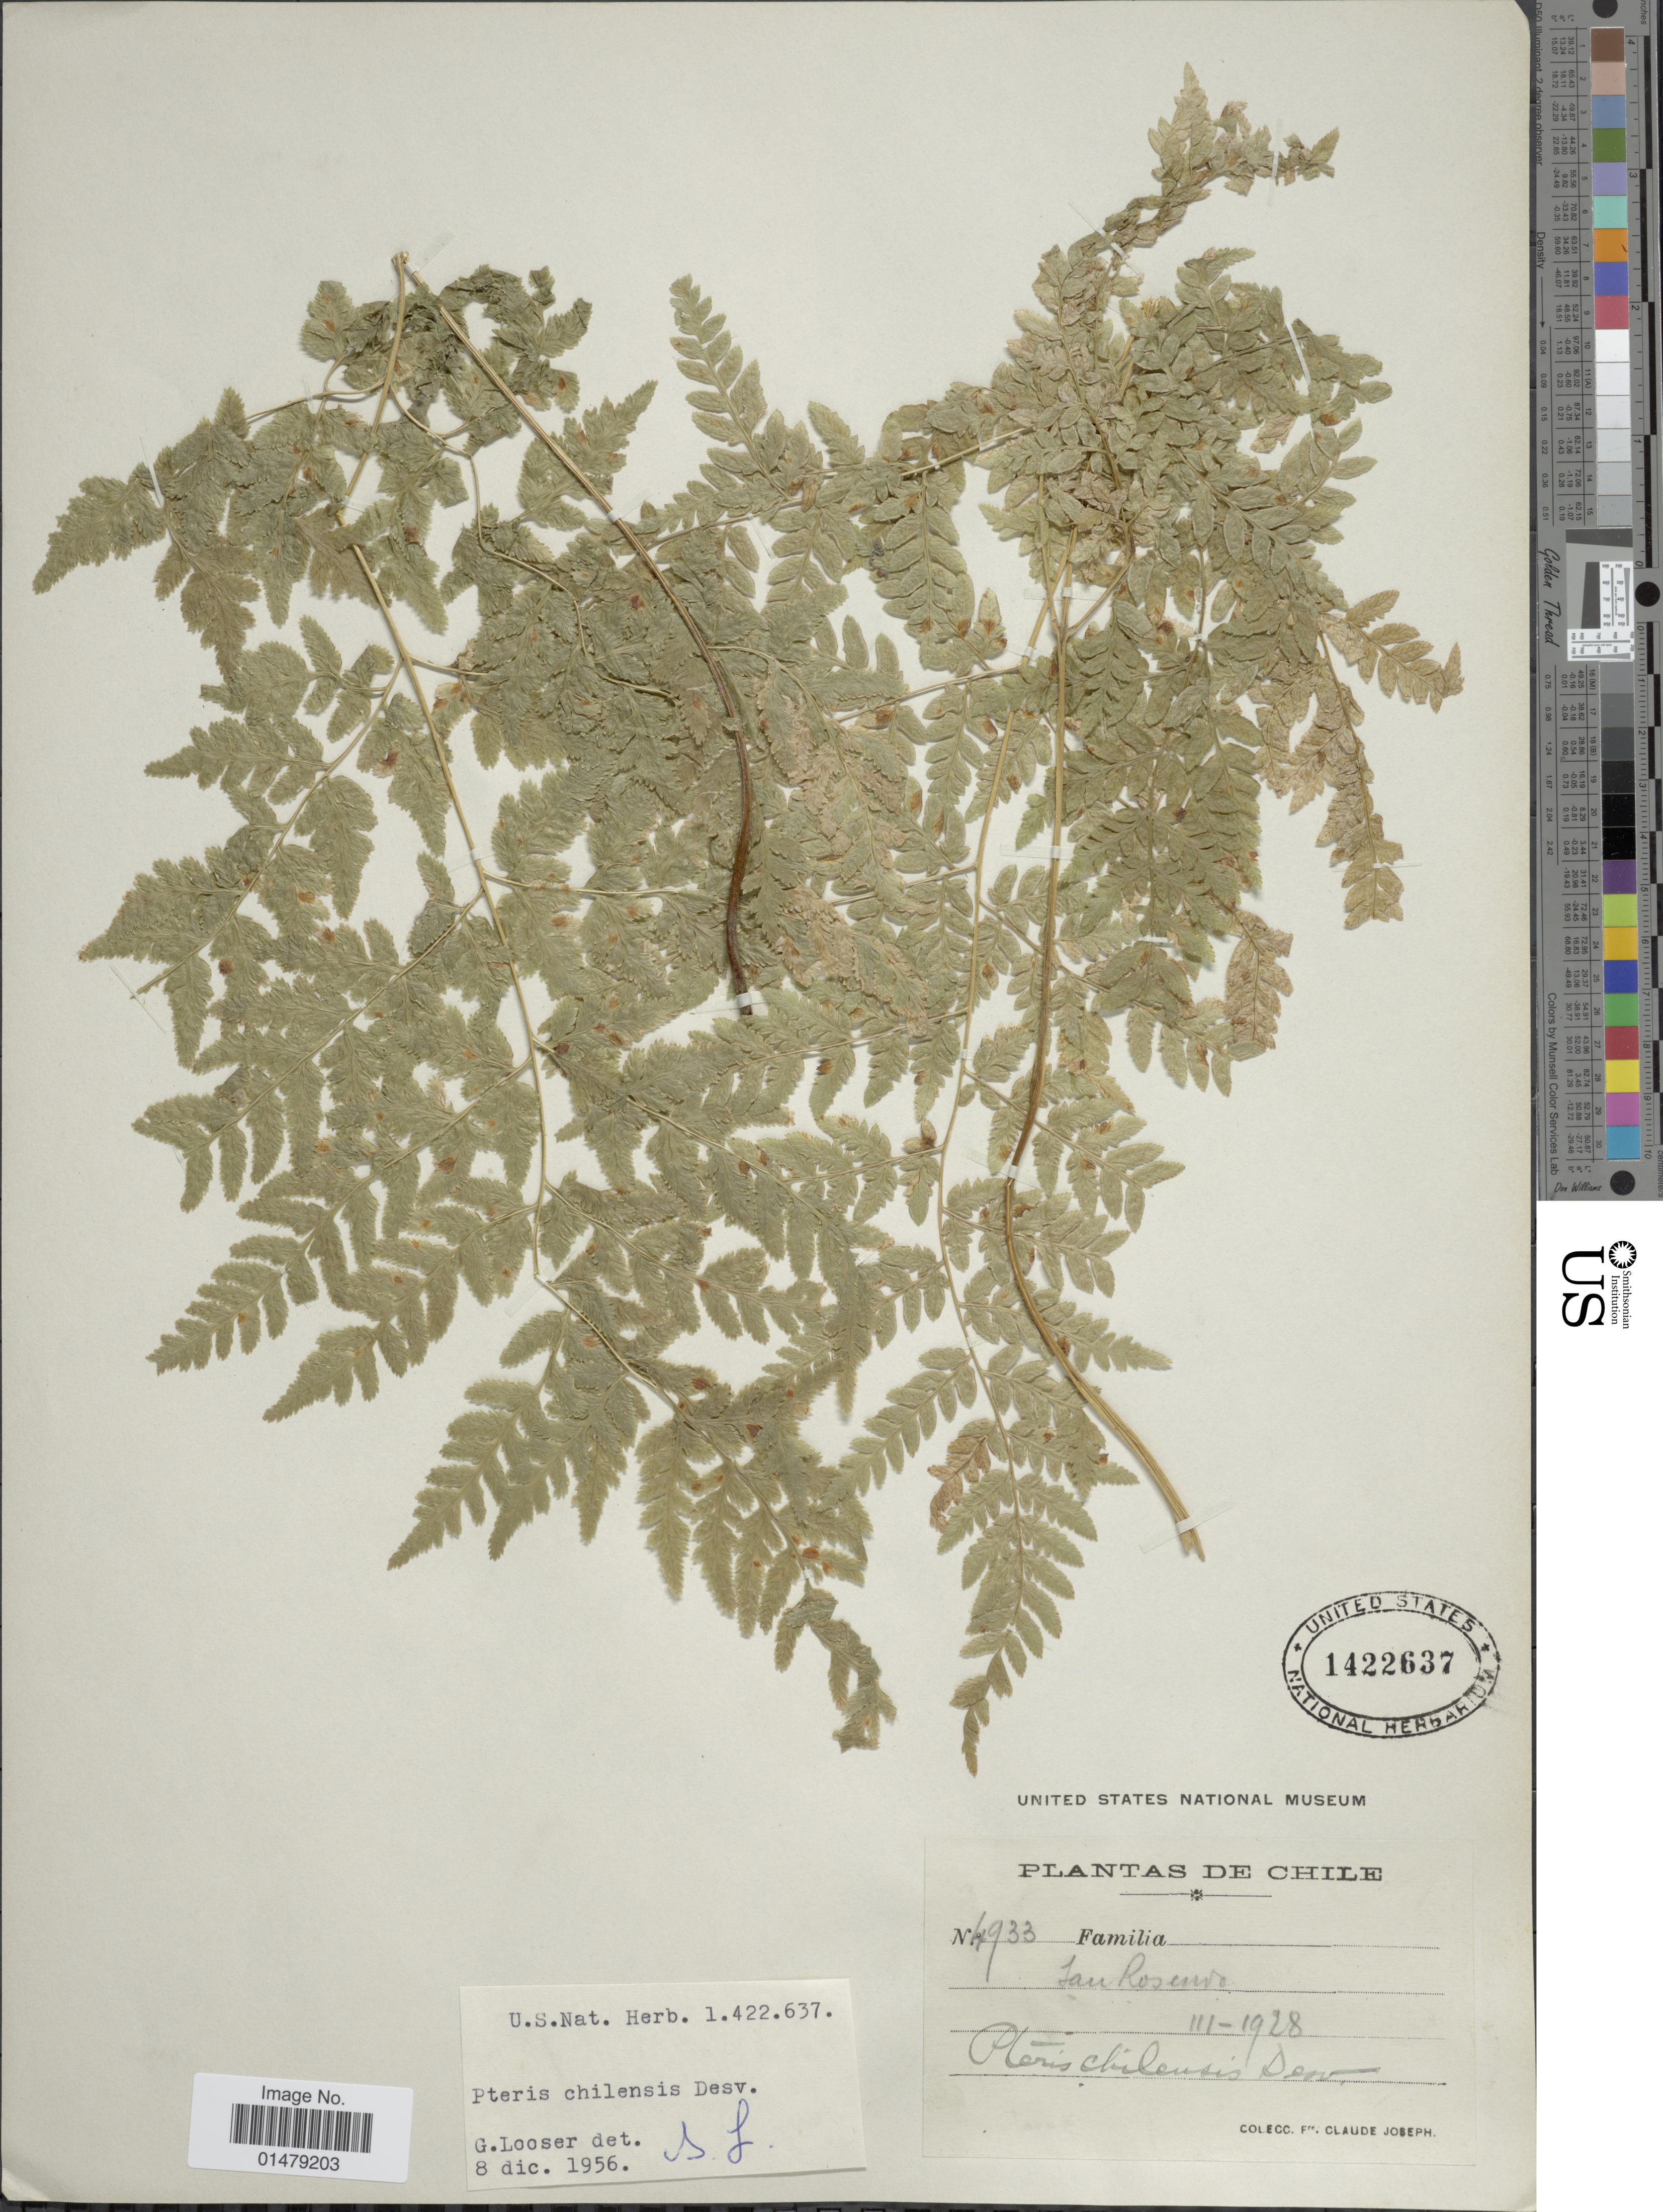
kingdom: Plantae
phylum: Tracheophyta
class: Polypodiopsida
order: Polypodiales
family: Pteridaceae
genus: Pteris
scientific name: Pteris chilensis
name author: Desv.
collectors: Frere Claude Joseph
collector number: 4933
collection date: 1928-03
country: Chile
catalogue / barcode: US 1422637